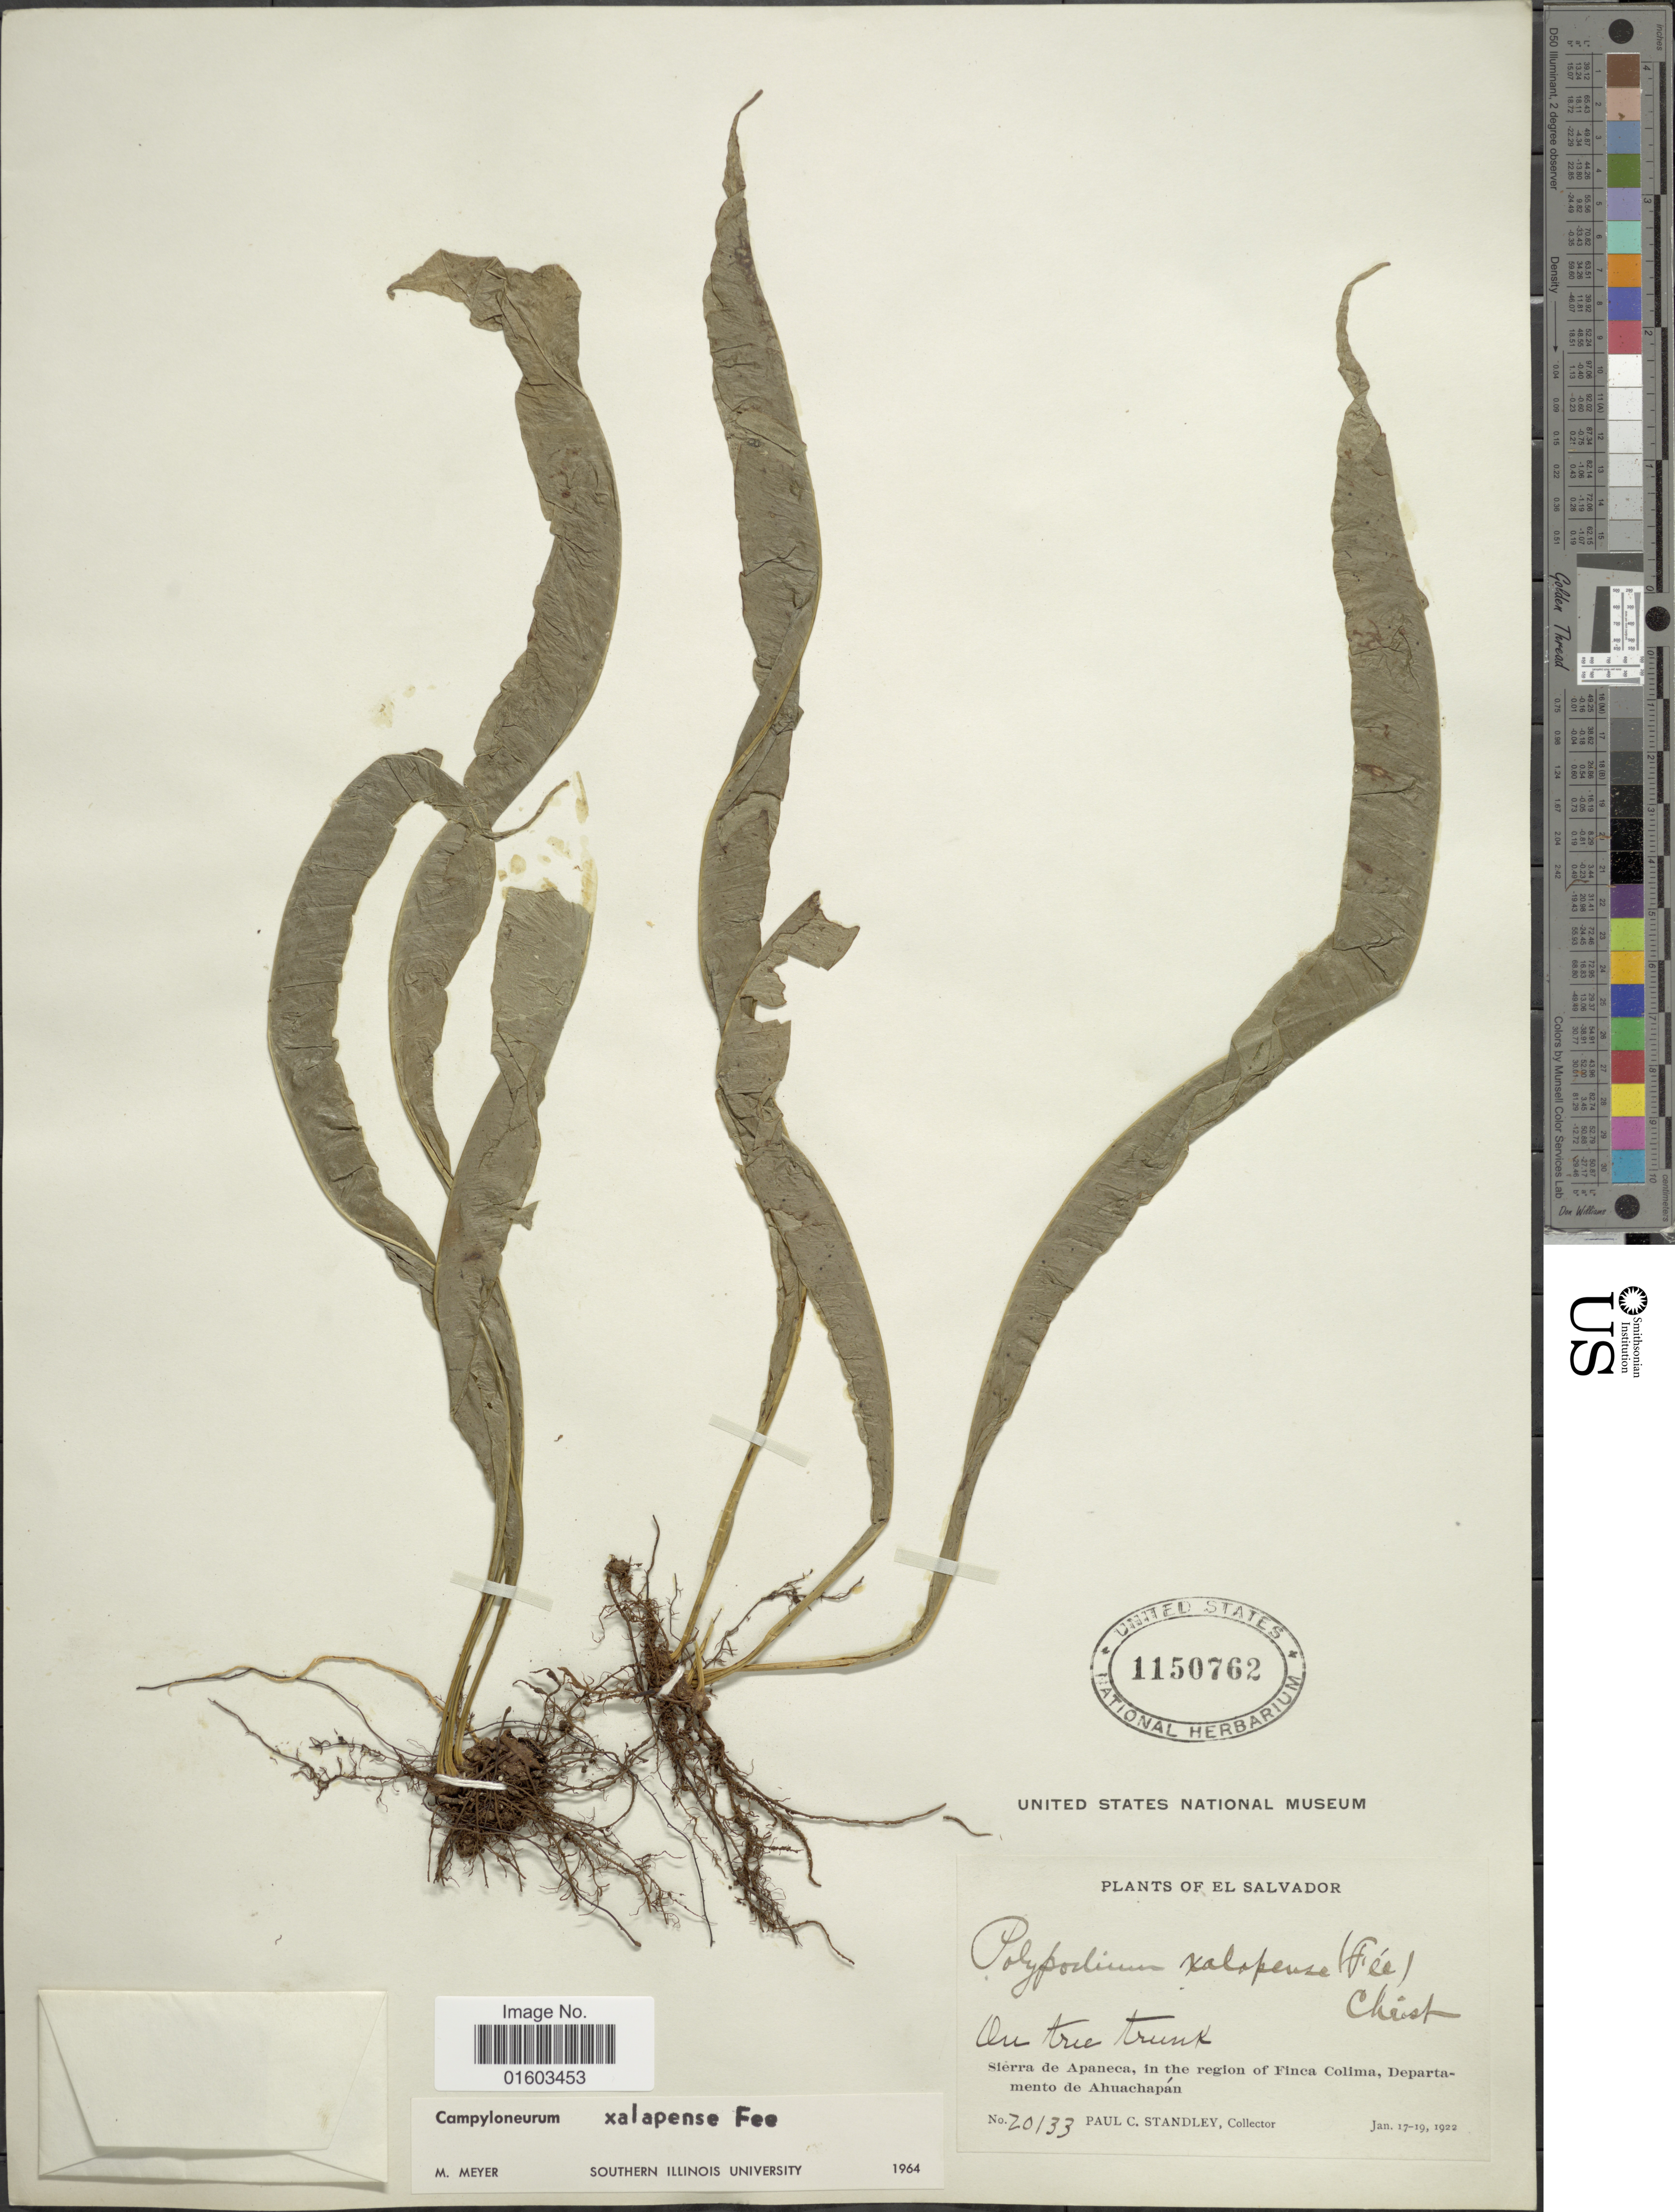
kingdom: Plantae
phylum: Tracheophyta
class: Polypodiopsida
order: Polypodiales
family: Polypodiaceae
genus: Campyloneurum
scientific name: Campyloneurum xalapense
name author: Fée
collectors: P. C. Standley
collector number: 20133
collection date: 1922-01-17/1922-01-19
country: El Salvador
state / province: Ahuachapan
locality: Sierra de Apaneca, in the region of Finca Colima, Departmento de Ahuachapan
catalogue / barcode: US 1150762